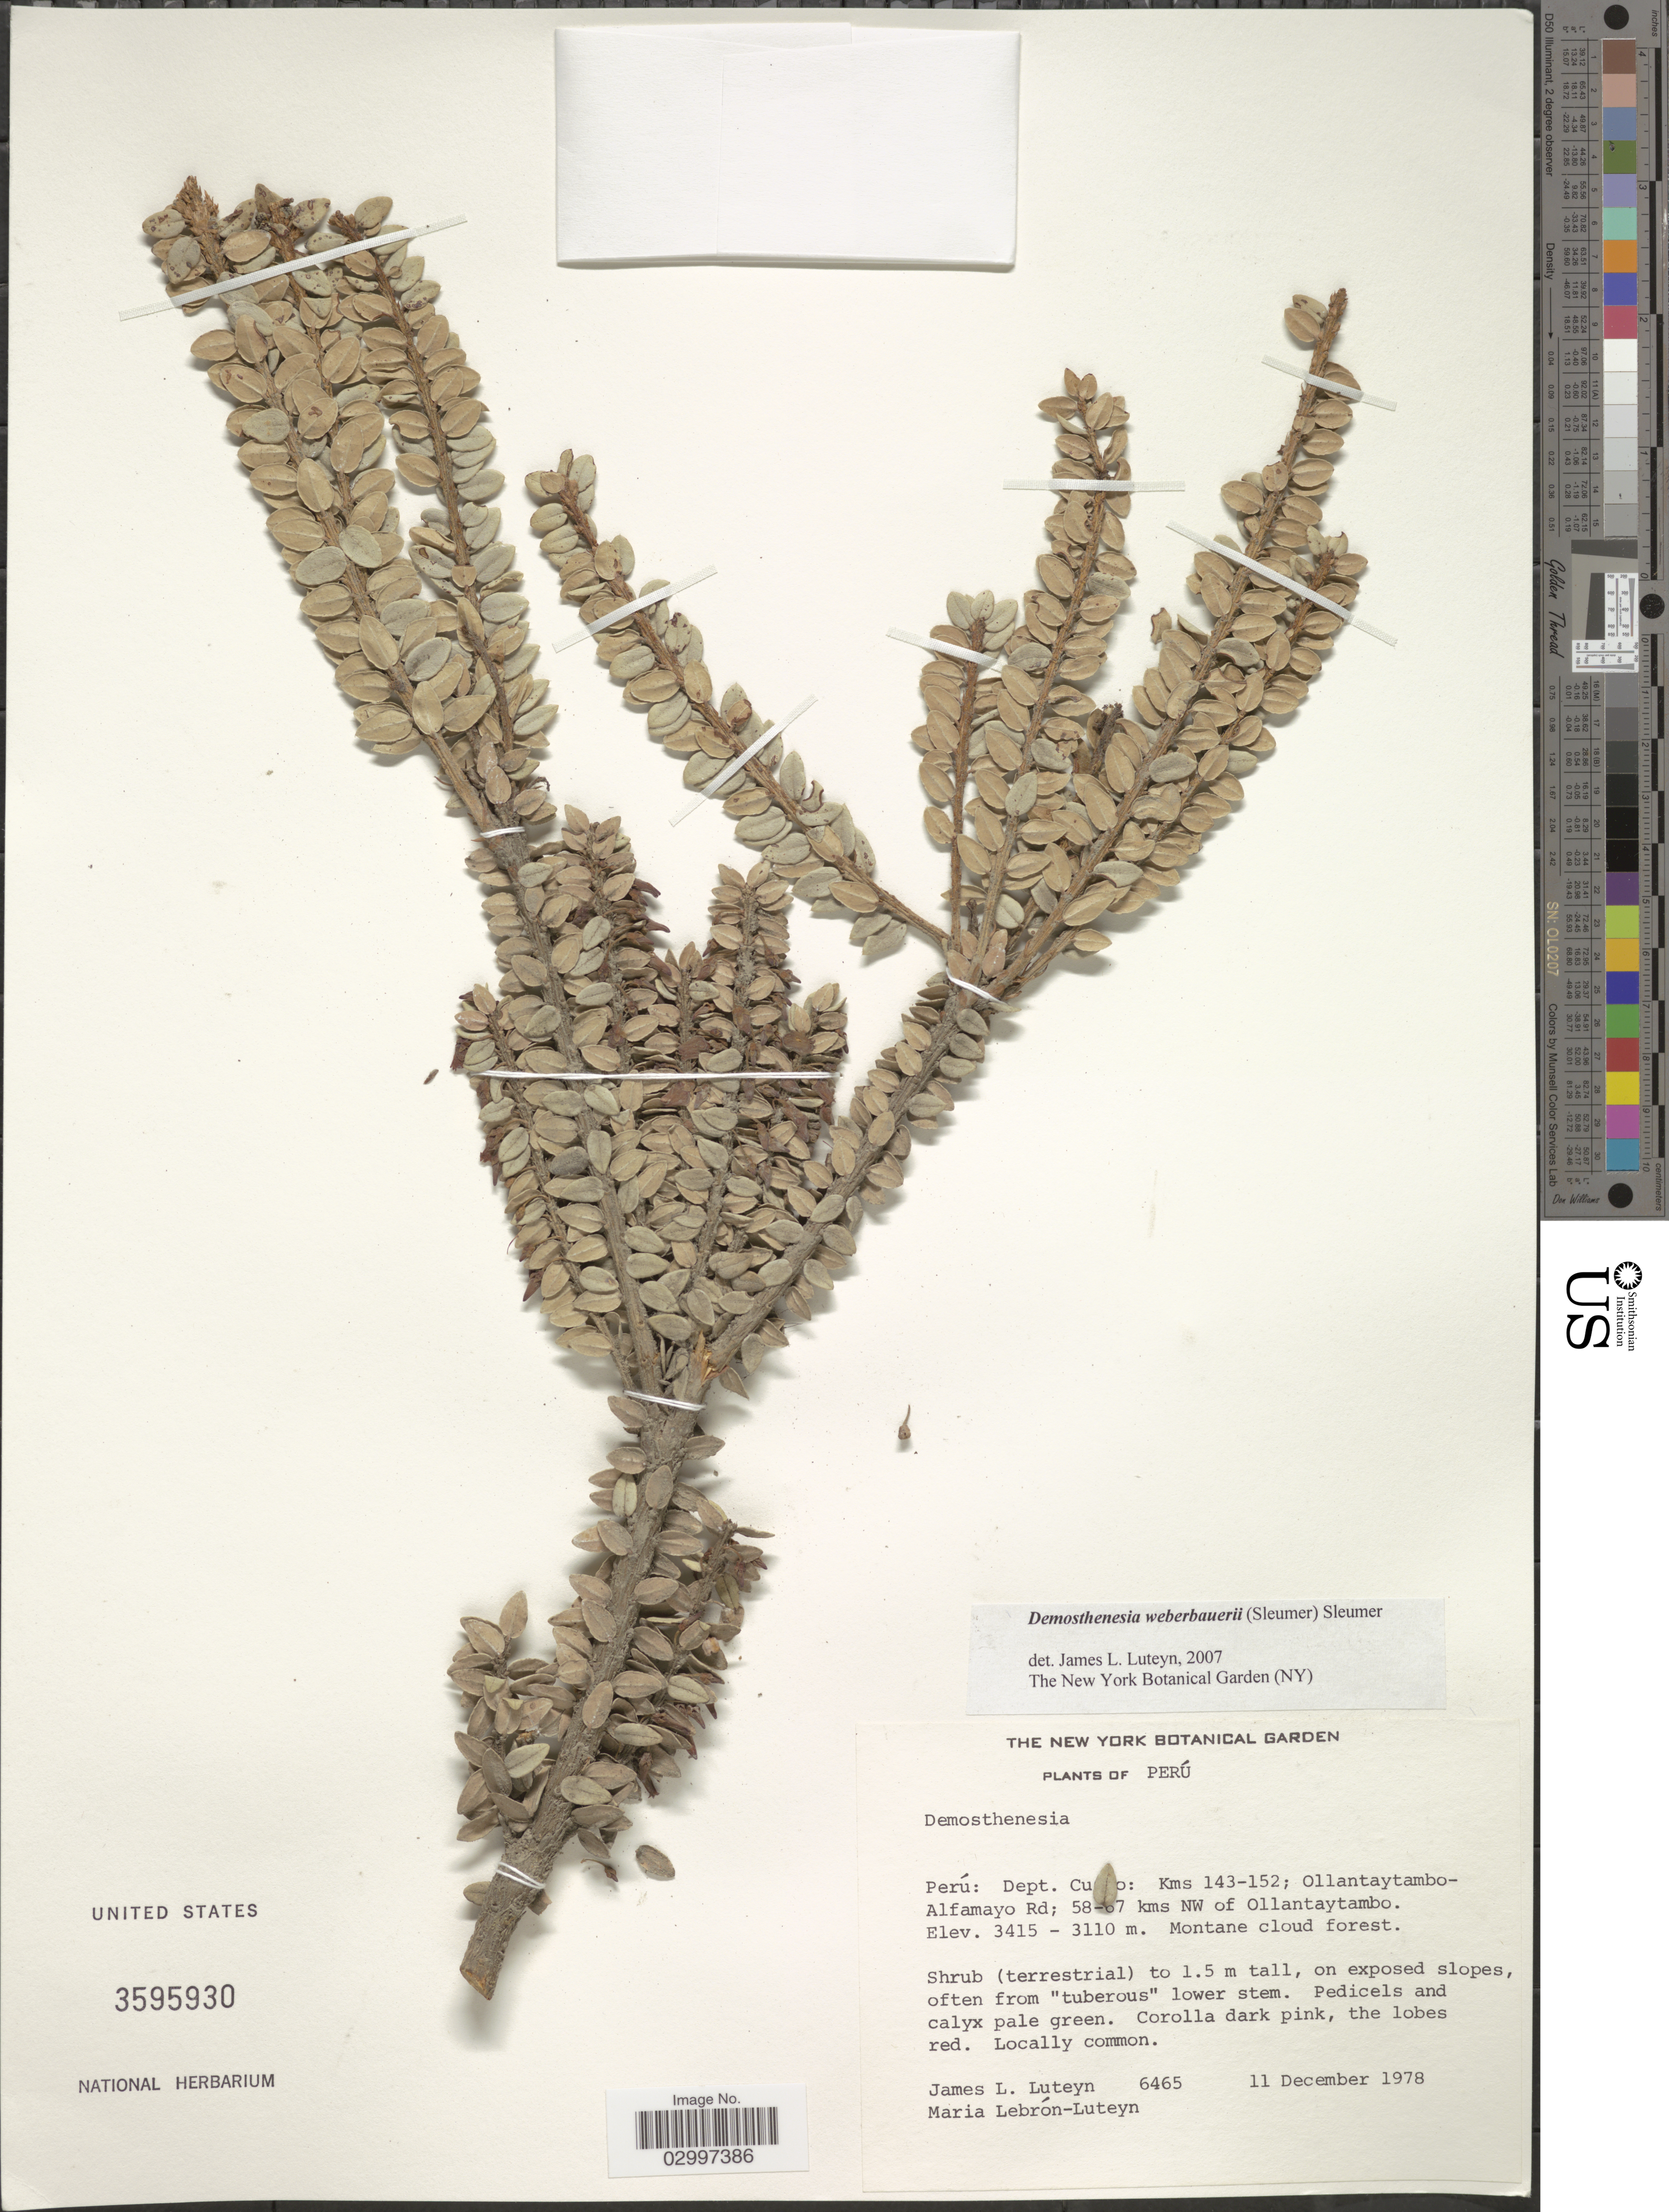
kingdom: Plantae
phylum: Tracheophyta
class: Magnoliopsida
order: Ericales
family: Ericaceae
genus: Demosthenesia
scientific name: Demosthenesia weberbaueri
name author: (Sleumer) Sleumer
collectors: J. Luteyn & M. L. Lebrón-Luteyn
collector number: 6465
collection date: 1978-12-11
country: Peru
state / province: Cusco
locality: Dept. Cusco: Kms 143-152; Ollantaytambo-Alfamayo Rd; 58-67 kms NW of Ollantaytambo.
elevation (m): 3110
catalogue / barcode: US 3595930